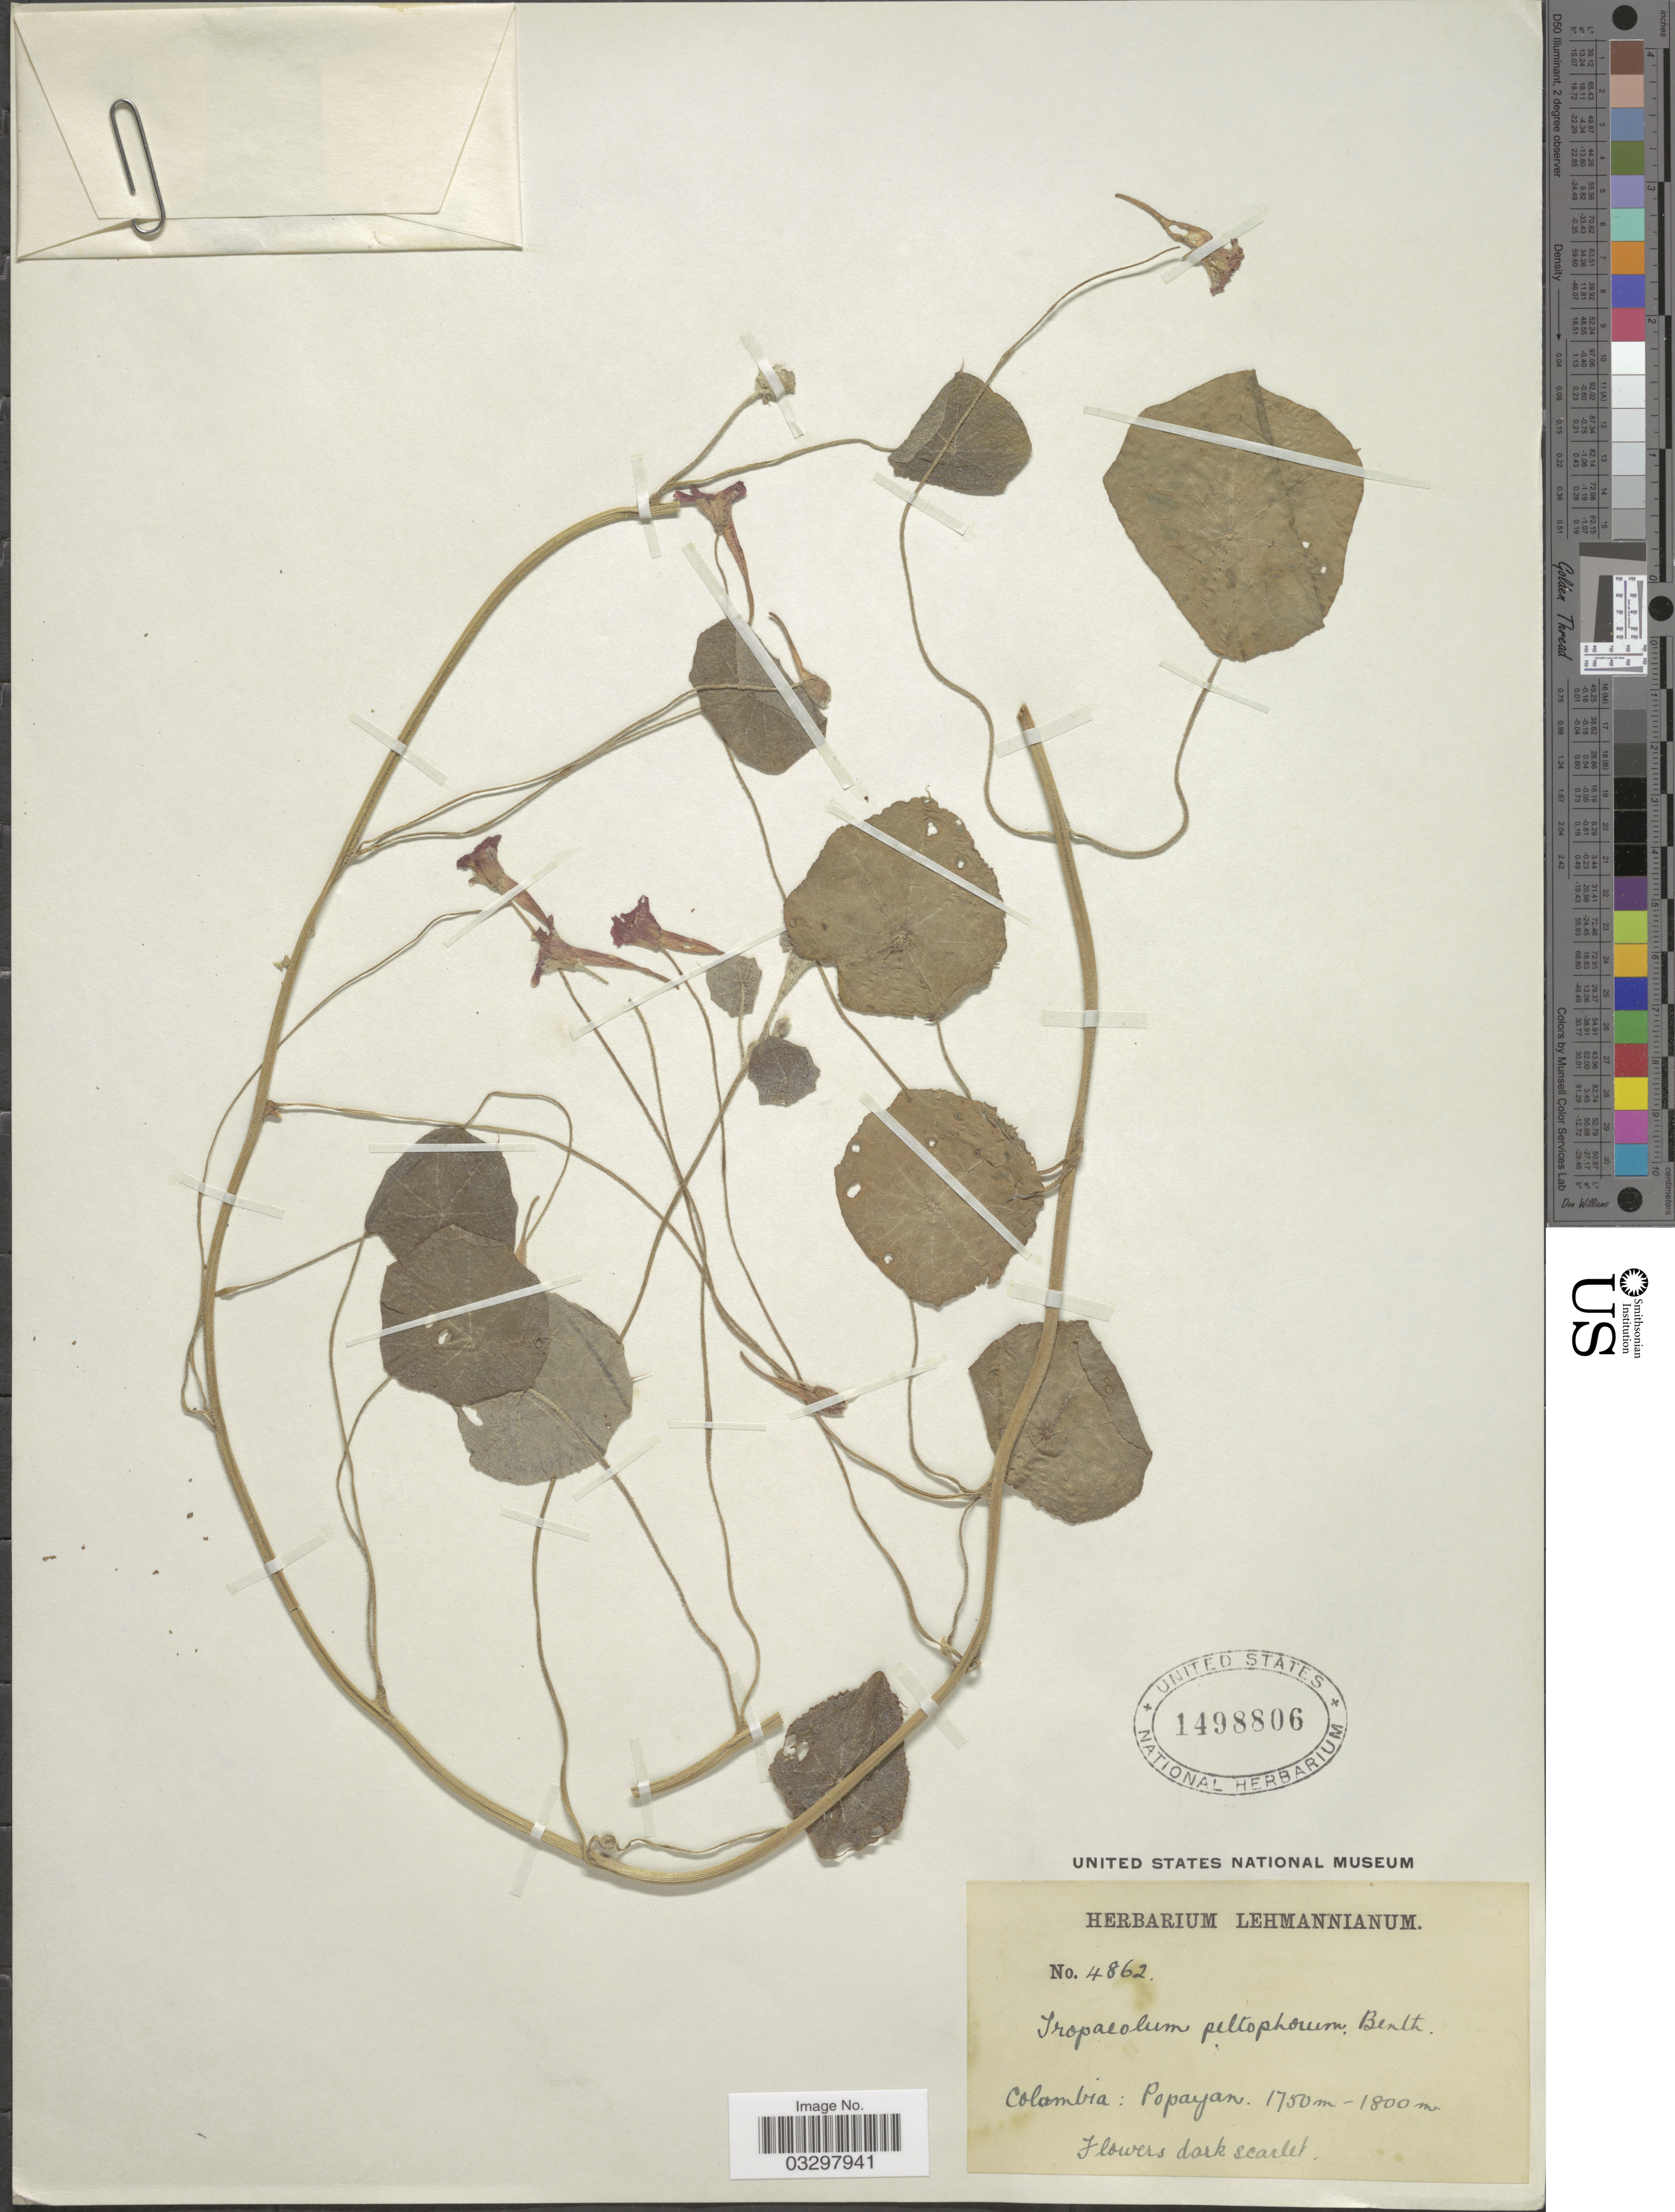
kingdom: Plantae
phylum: Tracheophyta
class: Magnoliopsida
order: Brassicales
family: Tropaeolaceae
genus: Tropaeolum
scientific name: Tropaeolum peltophorum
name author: Benth.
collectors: -. Lehmann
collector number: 4862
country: Colombia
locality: Popayan.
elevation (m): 1750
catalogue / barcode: US 1498806